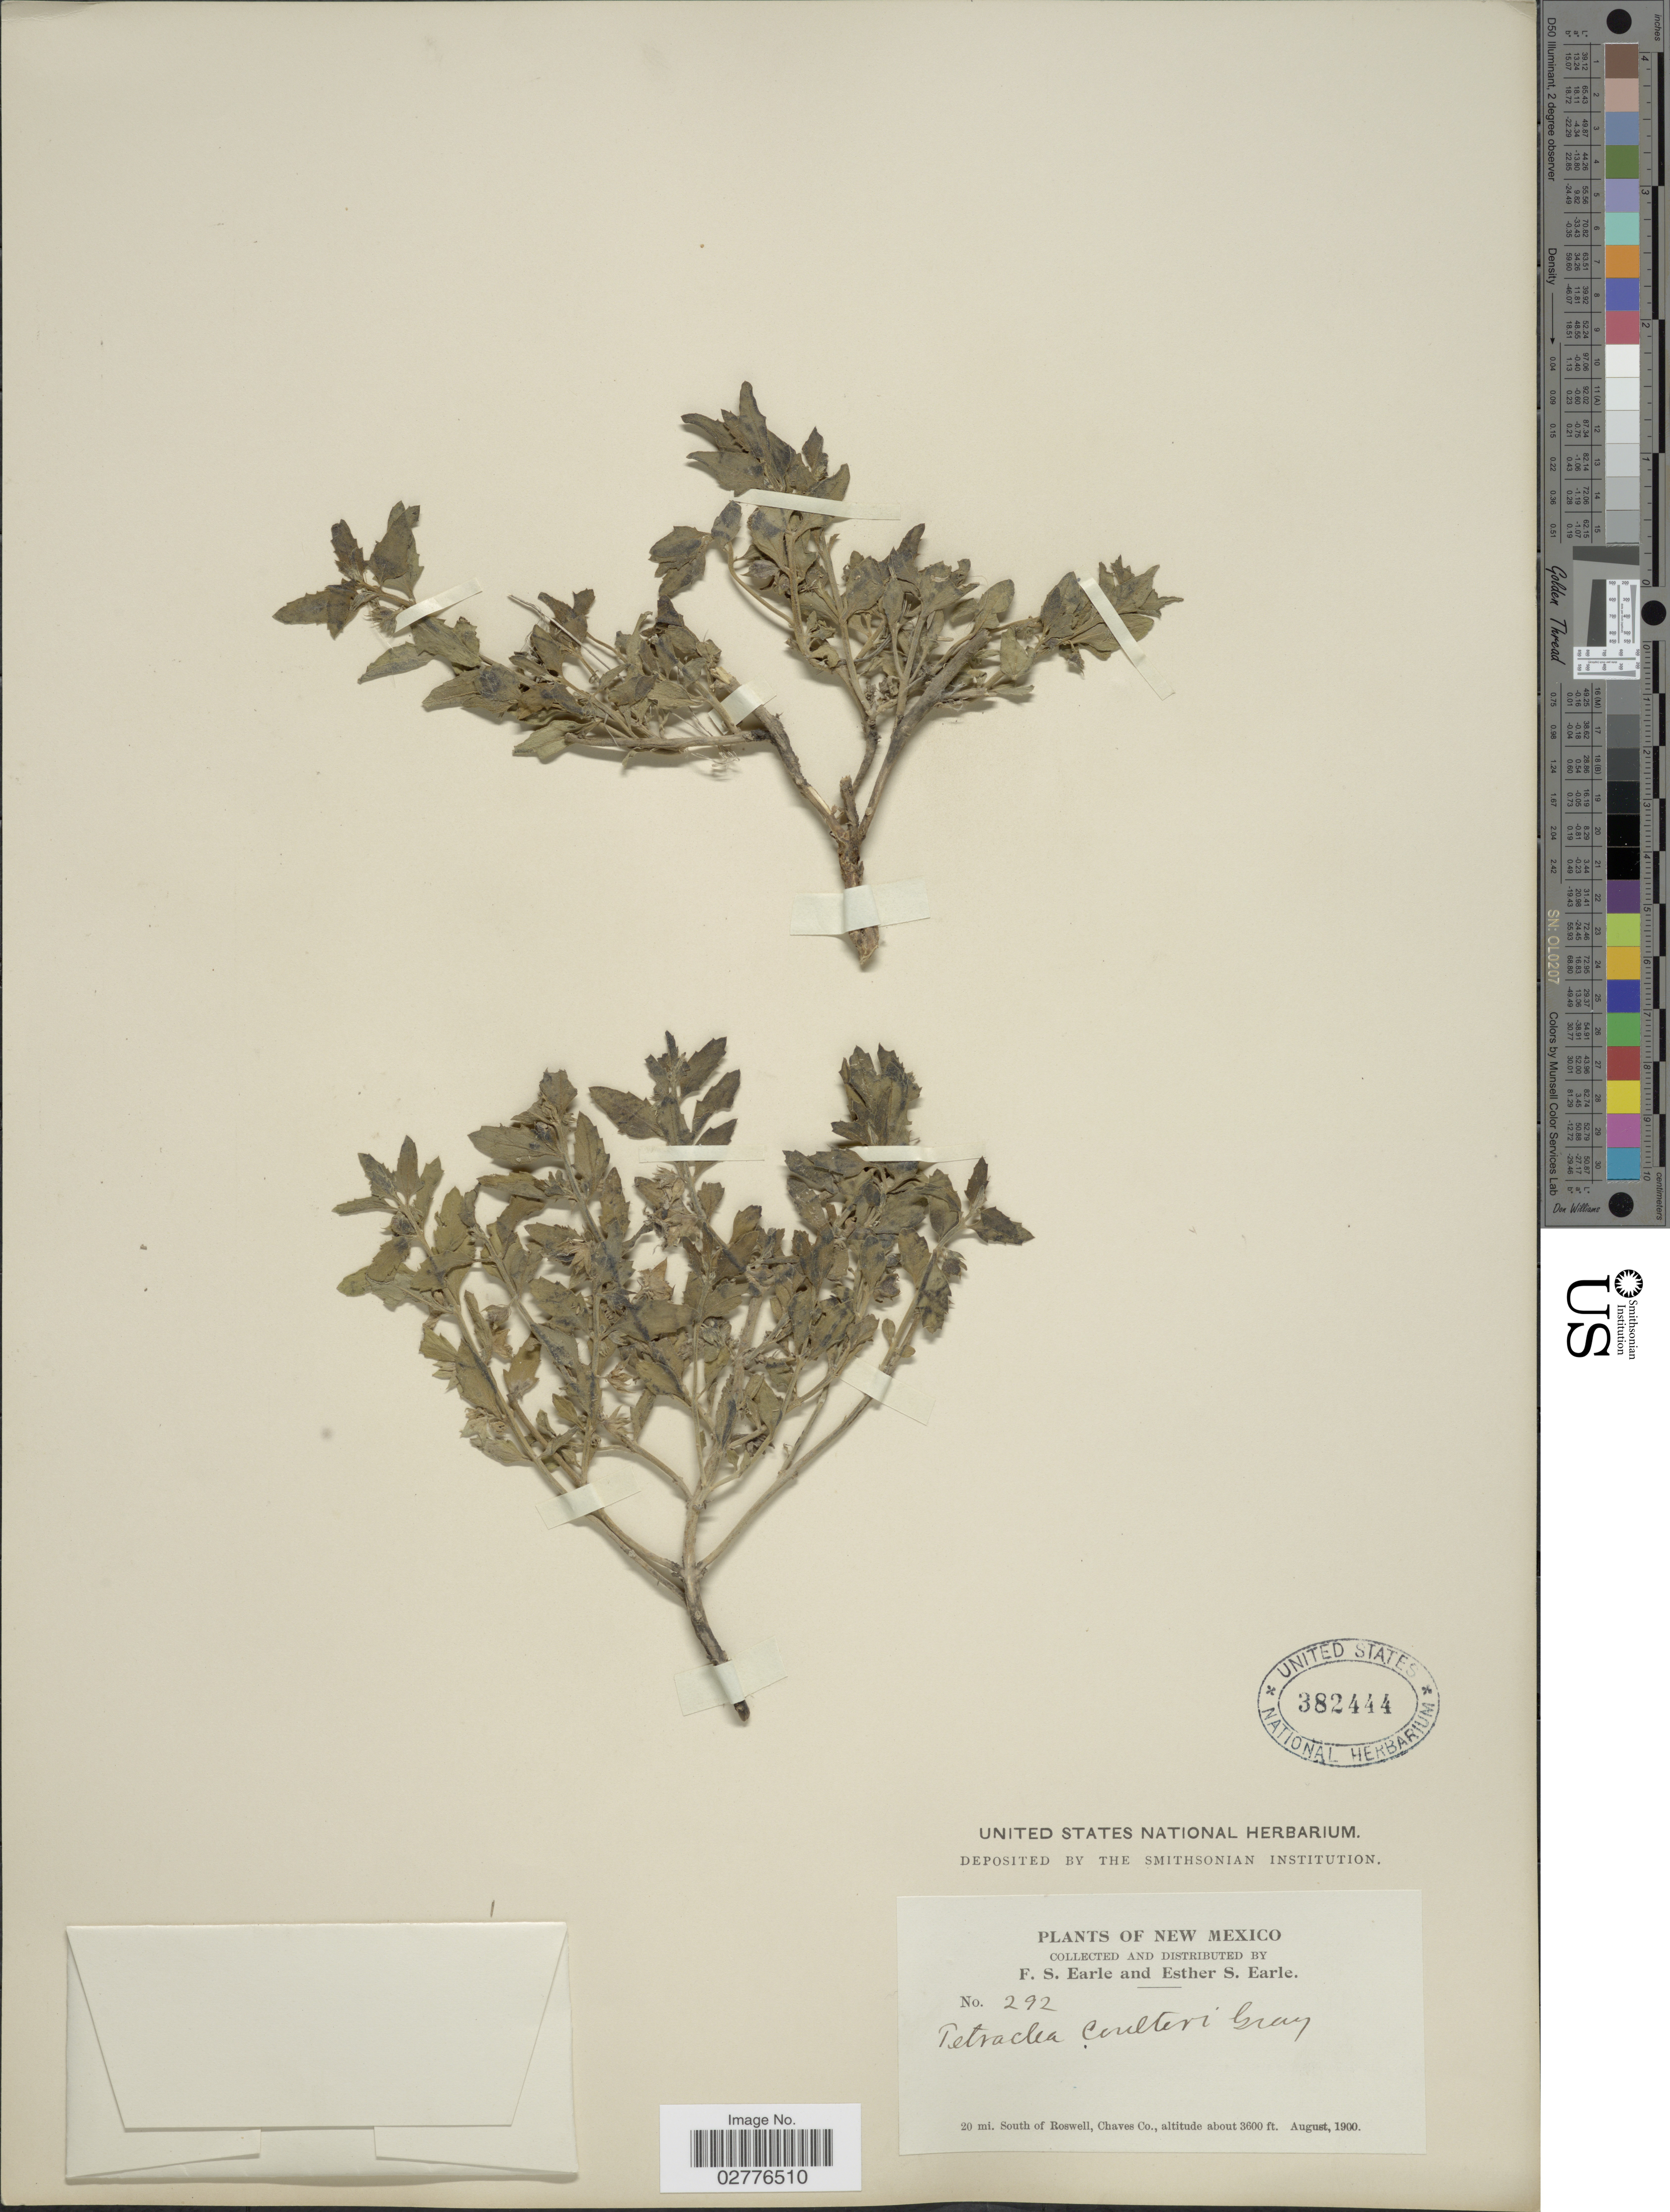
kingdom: Plantae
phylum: Tracheophyta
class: Magnoliopsida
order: Lamiales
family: Lamiaceae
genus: Tetraclea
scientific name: Tetraclea coulteri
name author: A. Gray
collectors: F. S. Earle & E. S. Earle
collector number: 292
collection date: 1900-08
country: United States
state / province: New Mexico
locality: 20 mi. South of Rosswell, Chaves Co.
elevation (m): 1097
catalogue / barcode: US 382444